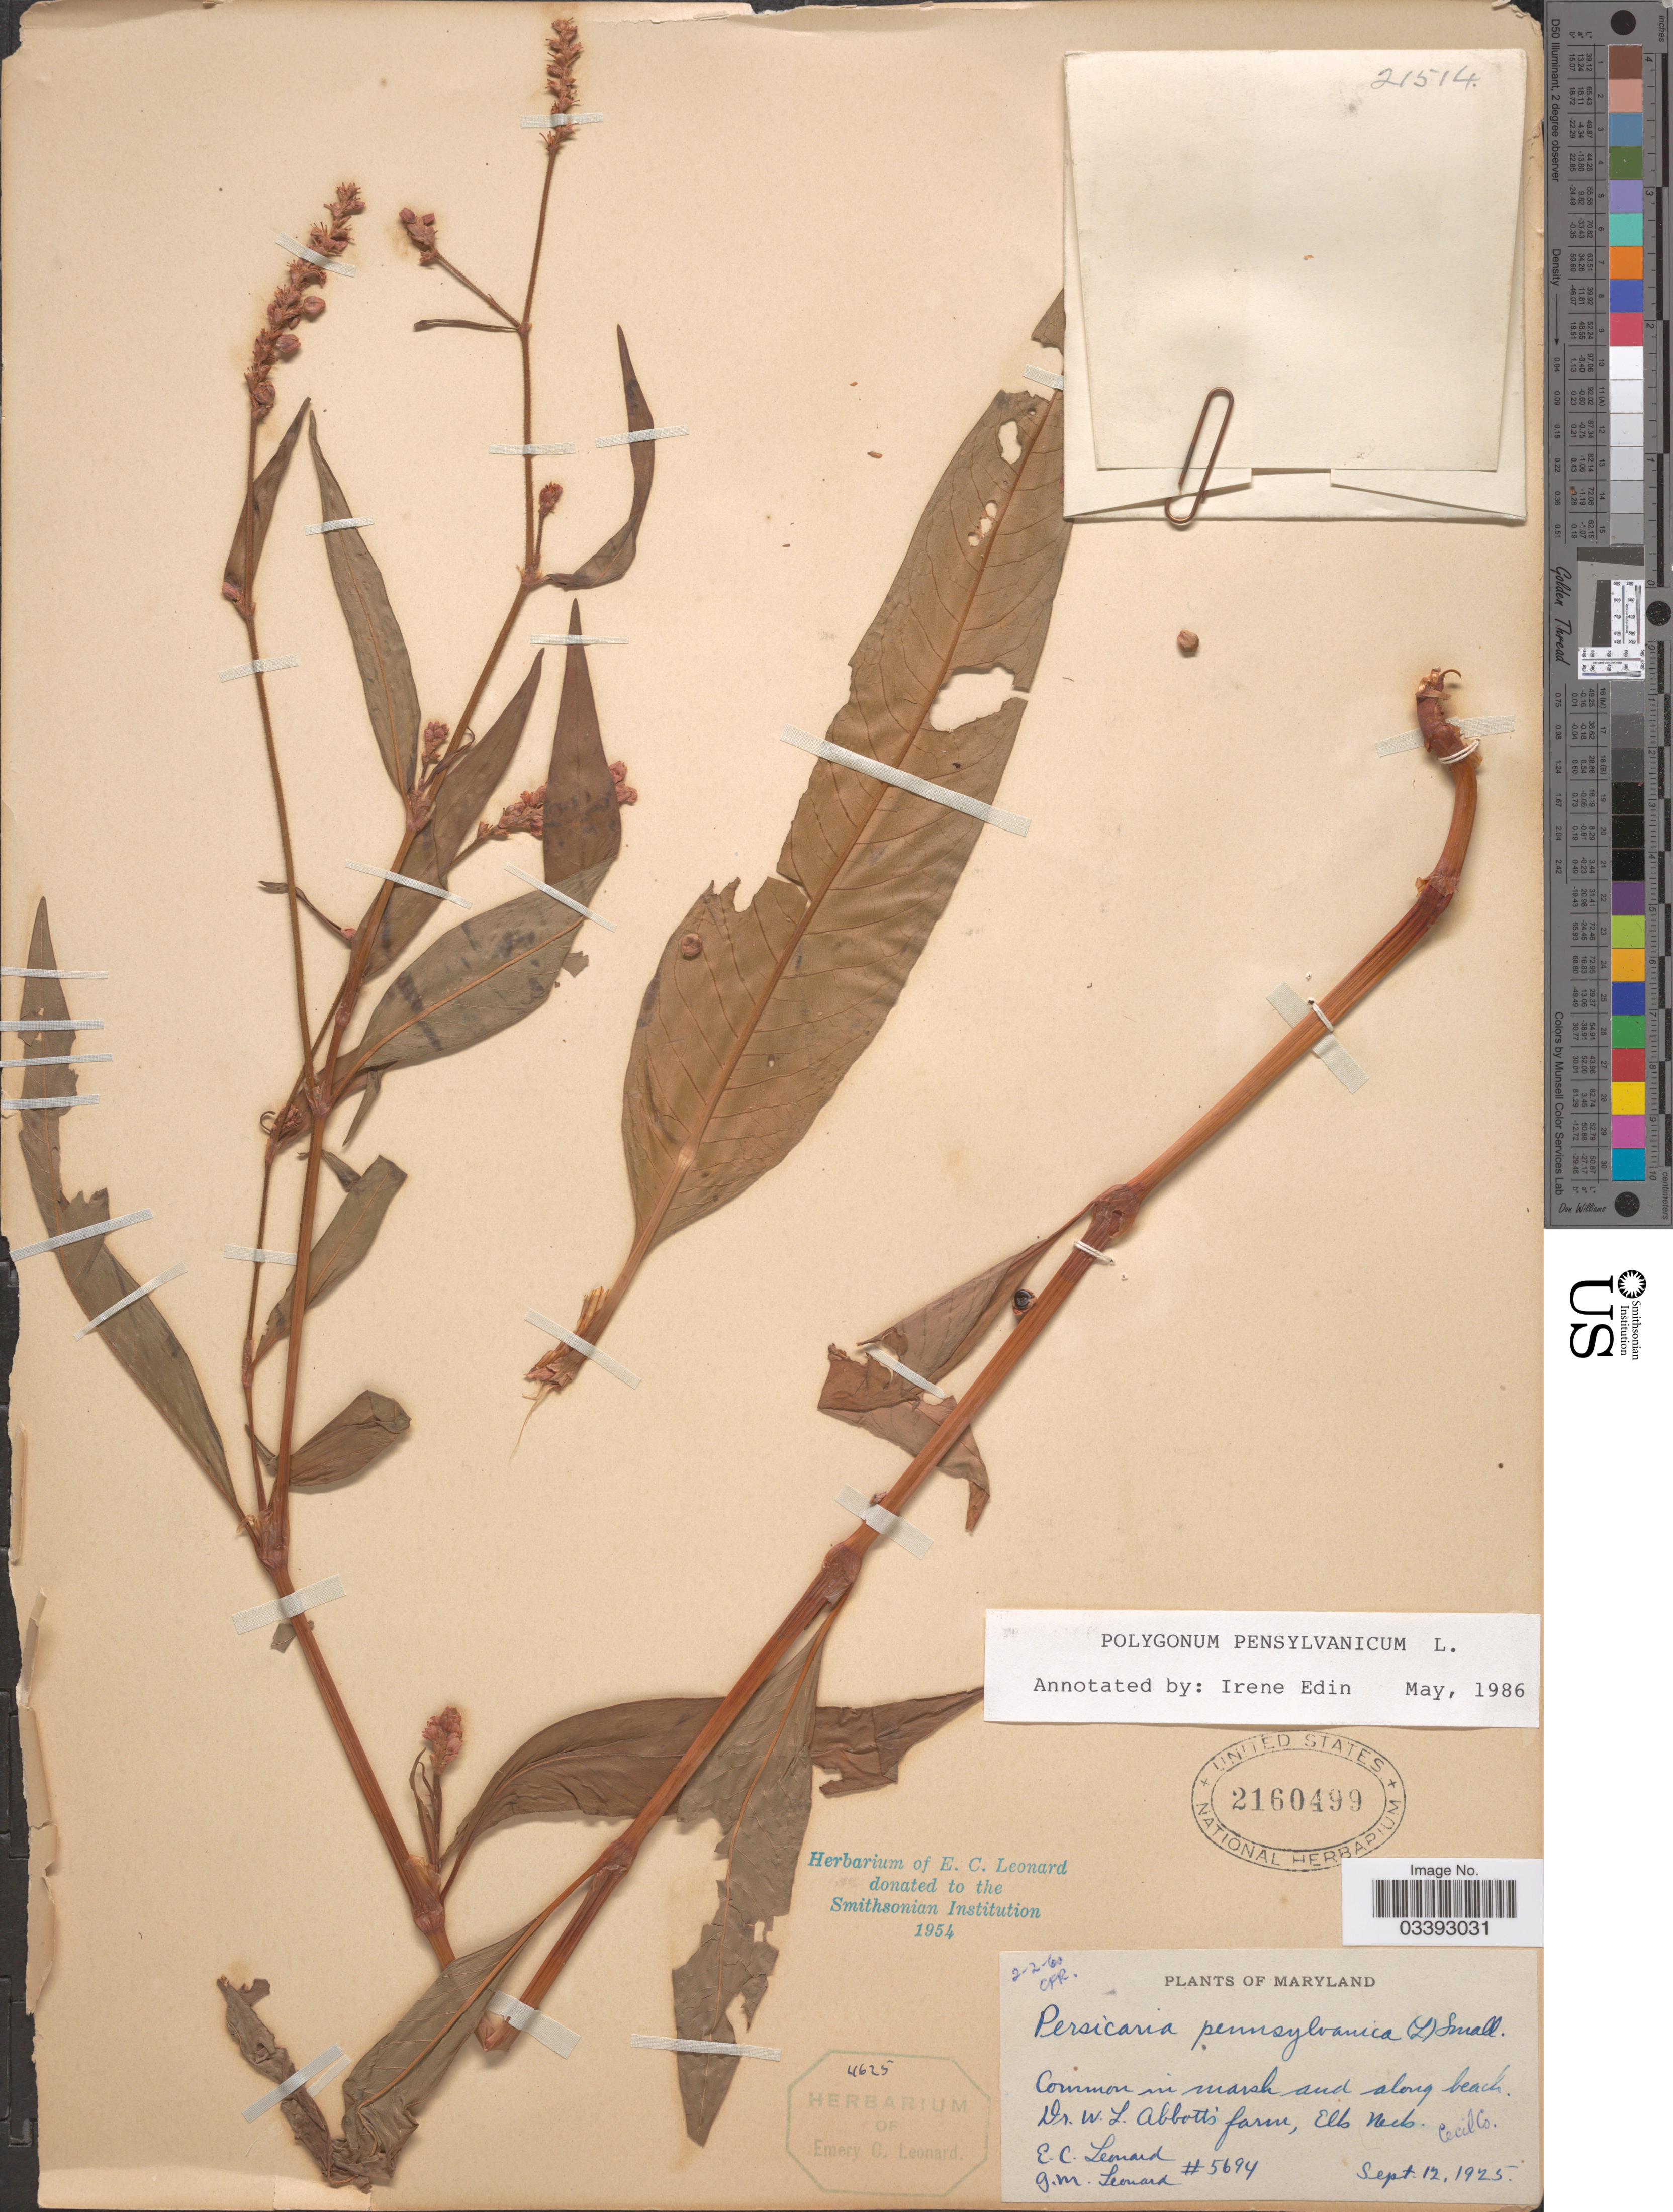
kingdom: Plantae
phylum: Tracheophyta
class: Magnoliopsida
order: Caryophyllales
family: Polygonaceae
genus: Persicaria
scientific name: Persicaria pensylvanica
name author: (L.) M. Gómez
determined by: Atha, D. E.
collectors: E. C. Leonard & G. M. Leonard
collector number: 5694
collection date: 1925-09-12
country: United States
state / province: Maryland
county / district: Cecil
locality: Dr. W. L. Abbott's farm, Elk Neck. Cecil Co.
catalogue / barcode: US 2160499